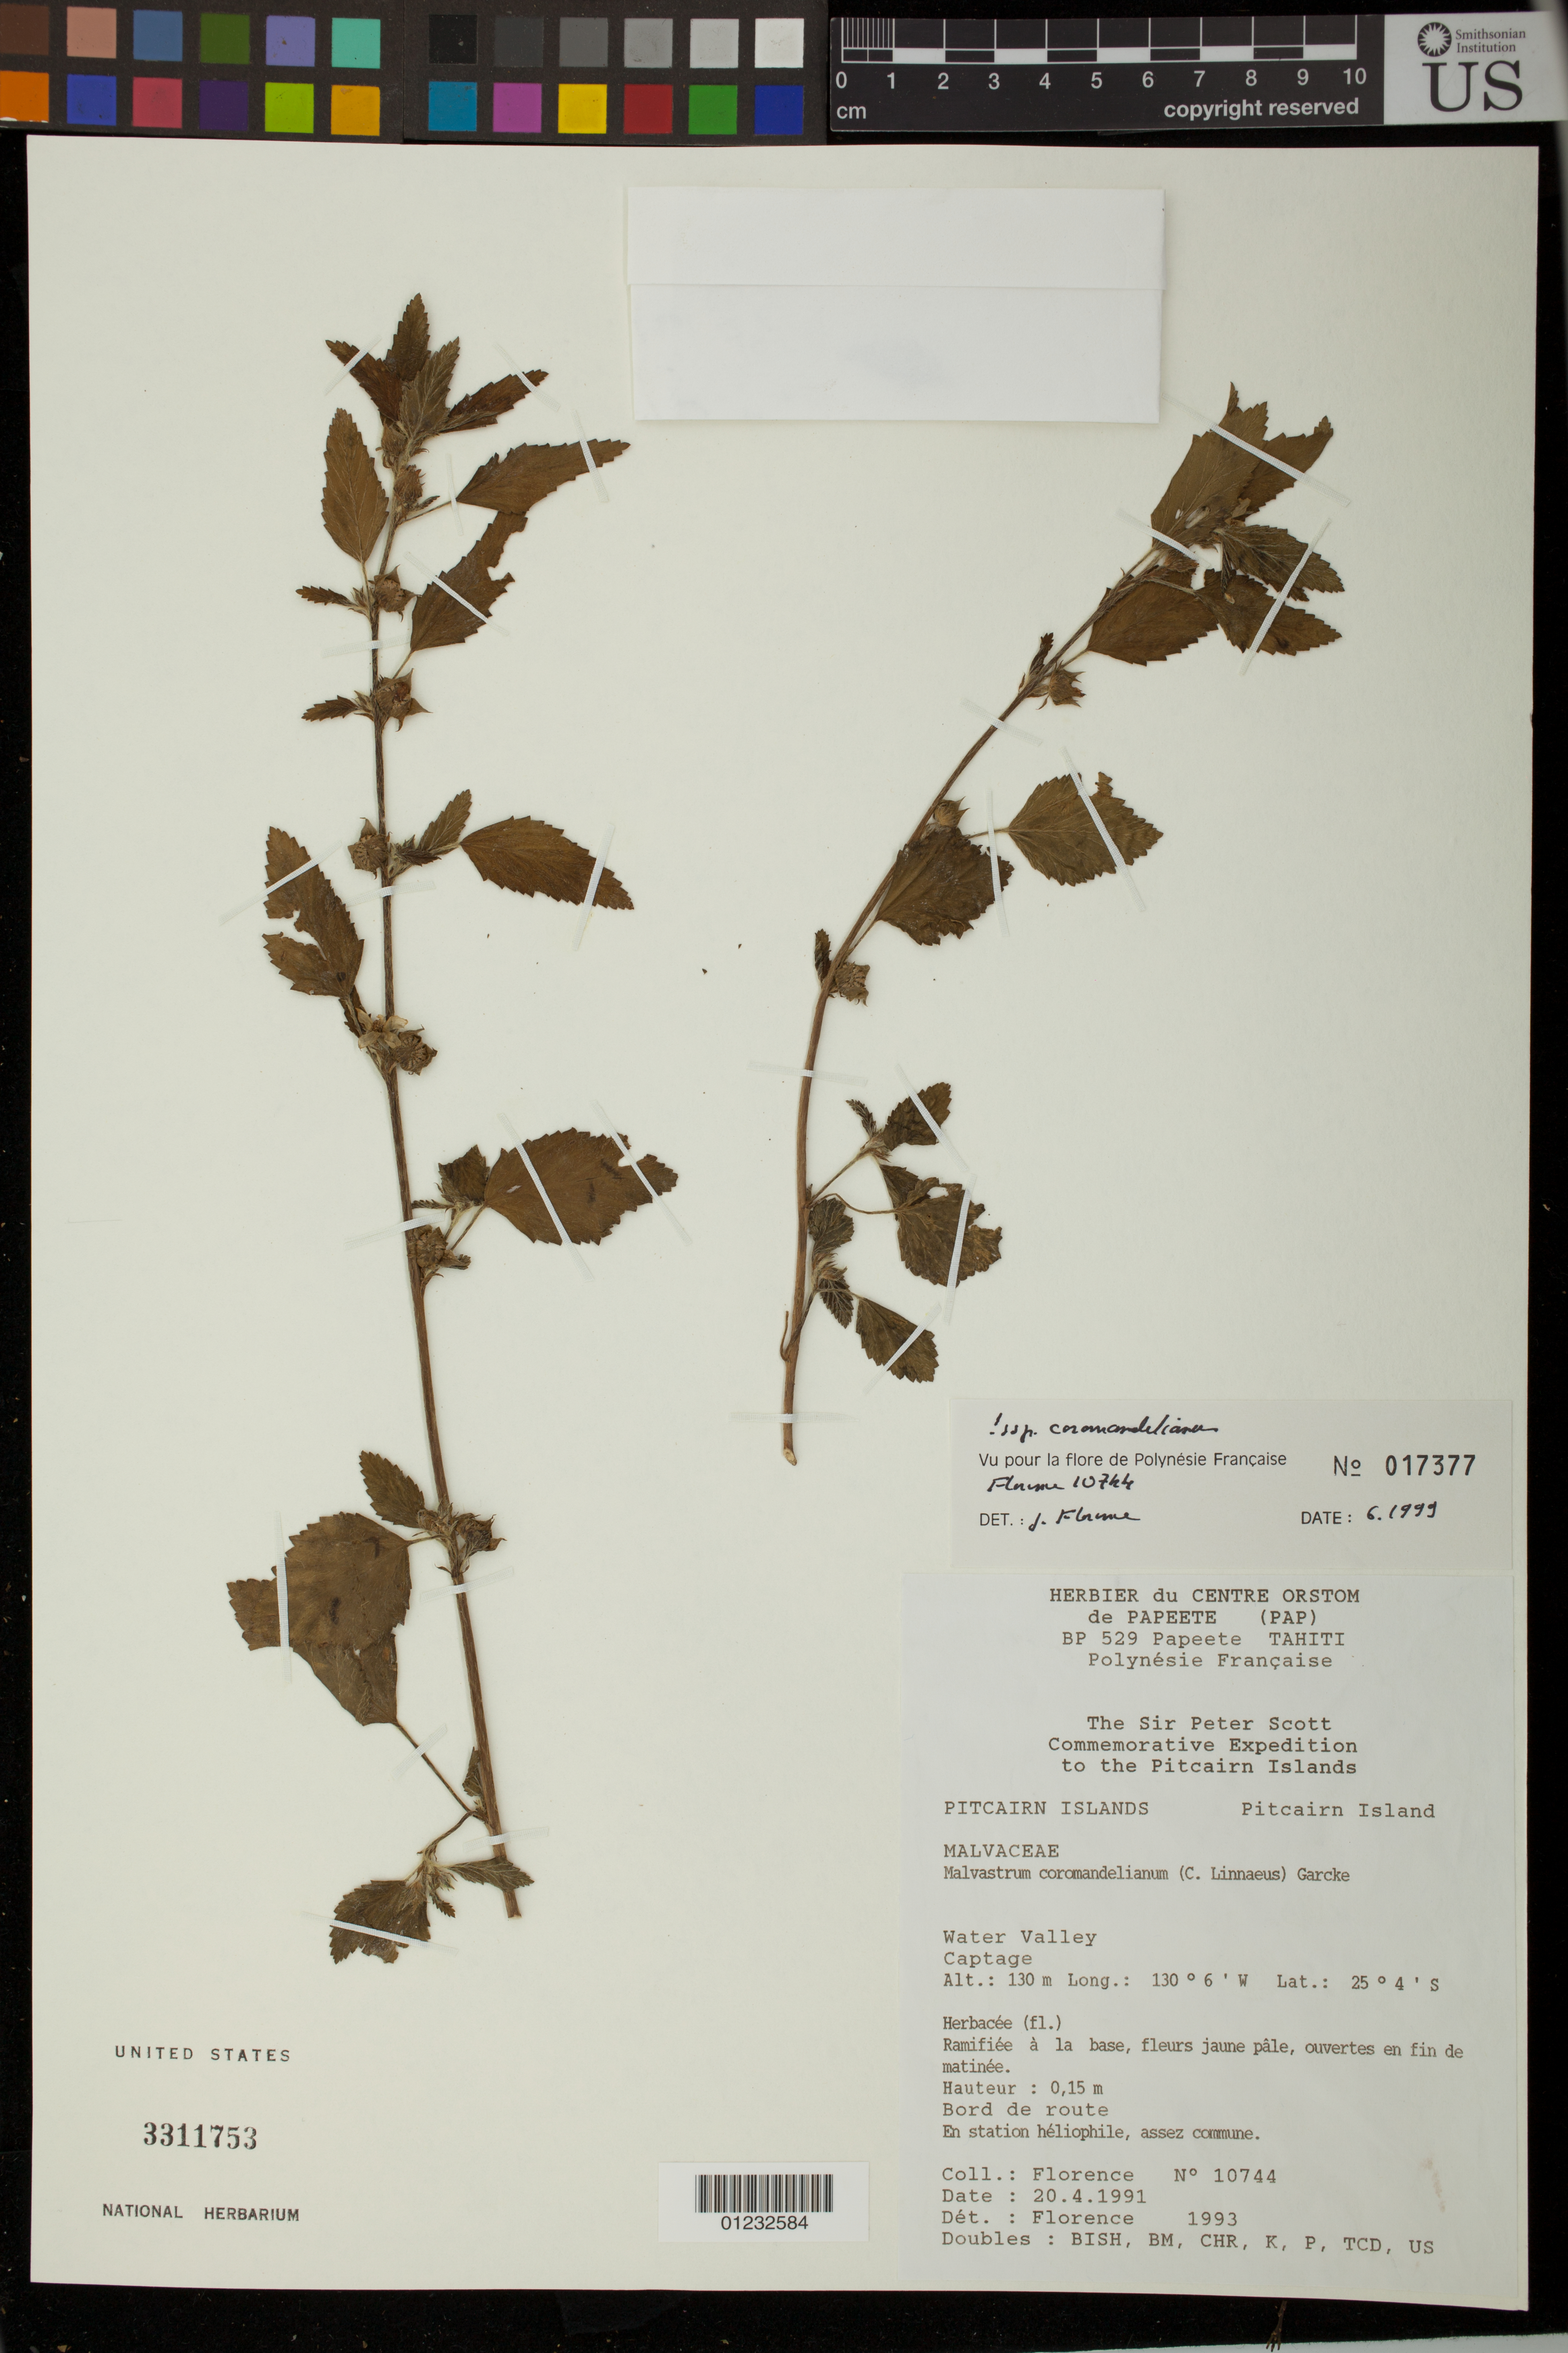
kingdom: Plantae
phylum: Tracheophyta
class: Magnoliopsida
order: Malvales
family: Malvaceae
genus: Malvastrum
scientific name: Malvastrum coromandelianum subsp. coromandelianum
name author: (L.) Garcke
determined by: Florence, J.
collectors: J. Florence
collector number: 10744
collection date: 1991-04-20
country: Pitcairn Islands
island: Pitcairn Island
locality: Water Valley, Captage. bord du route.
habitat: En station hèliophile.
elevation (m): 130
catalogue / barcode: US 3311753